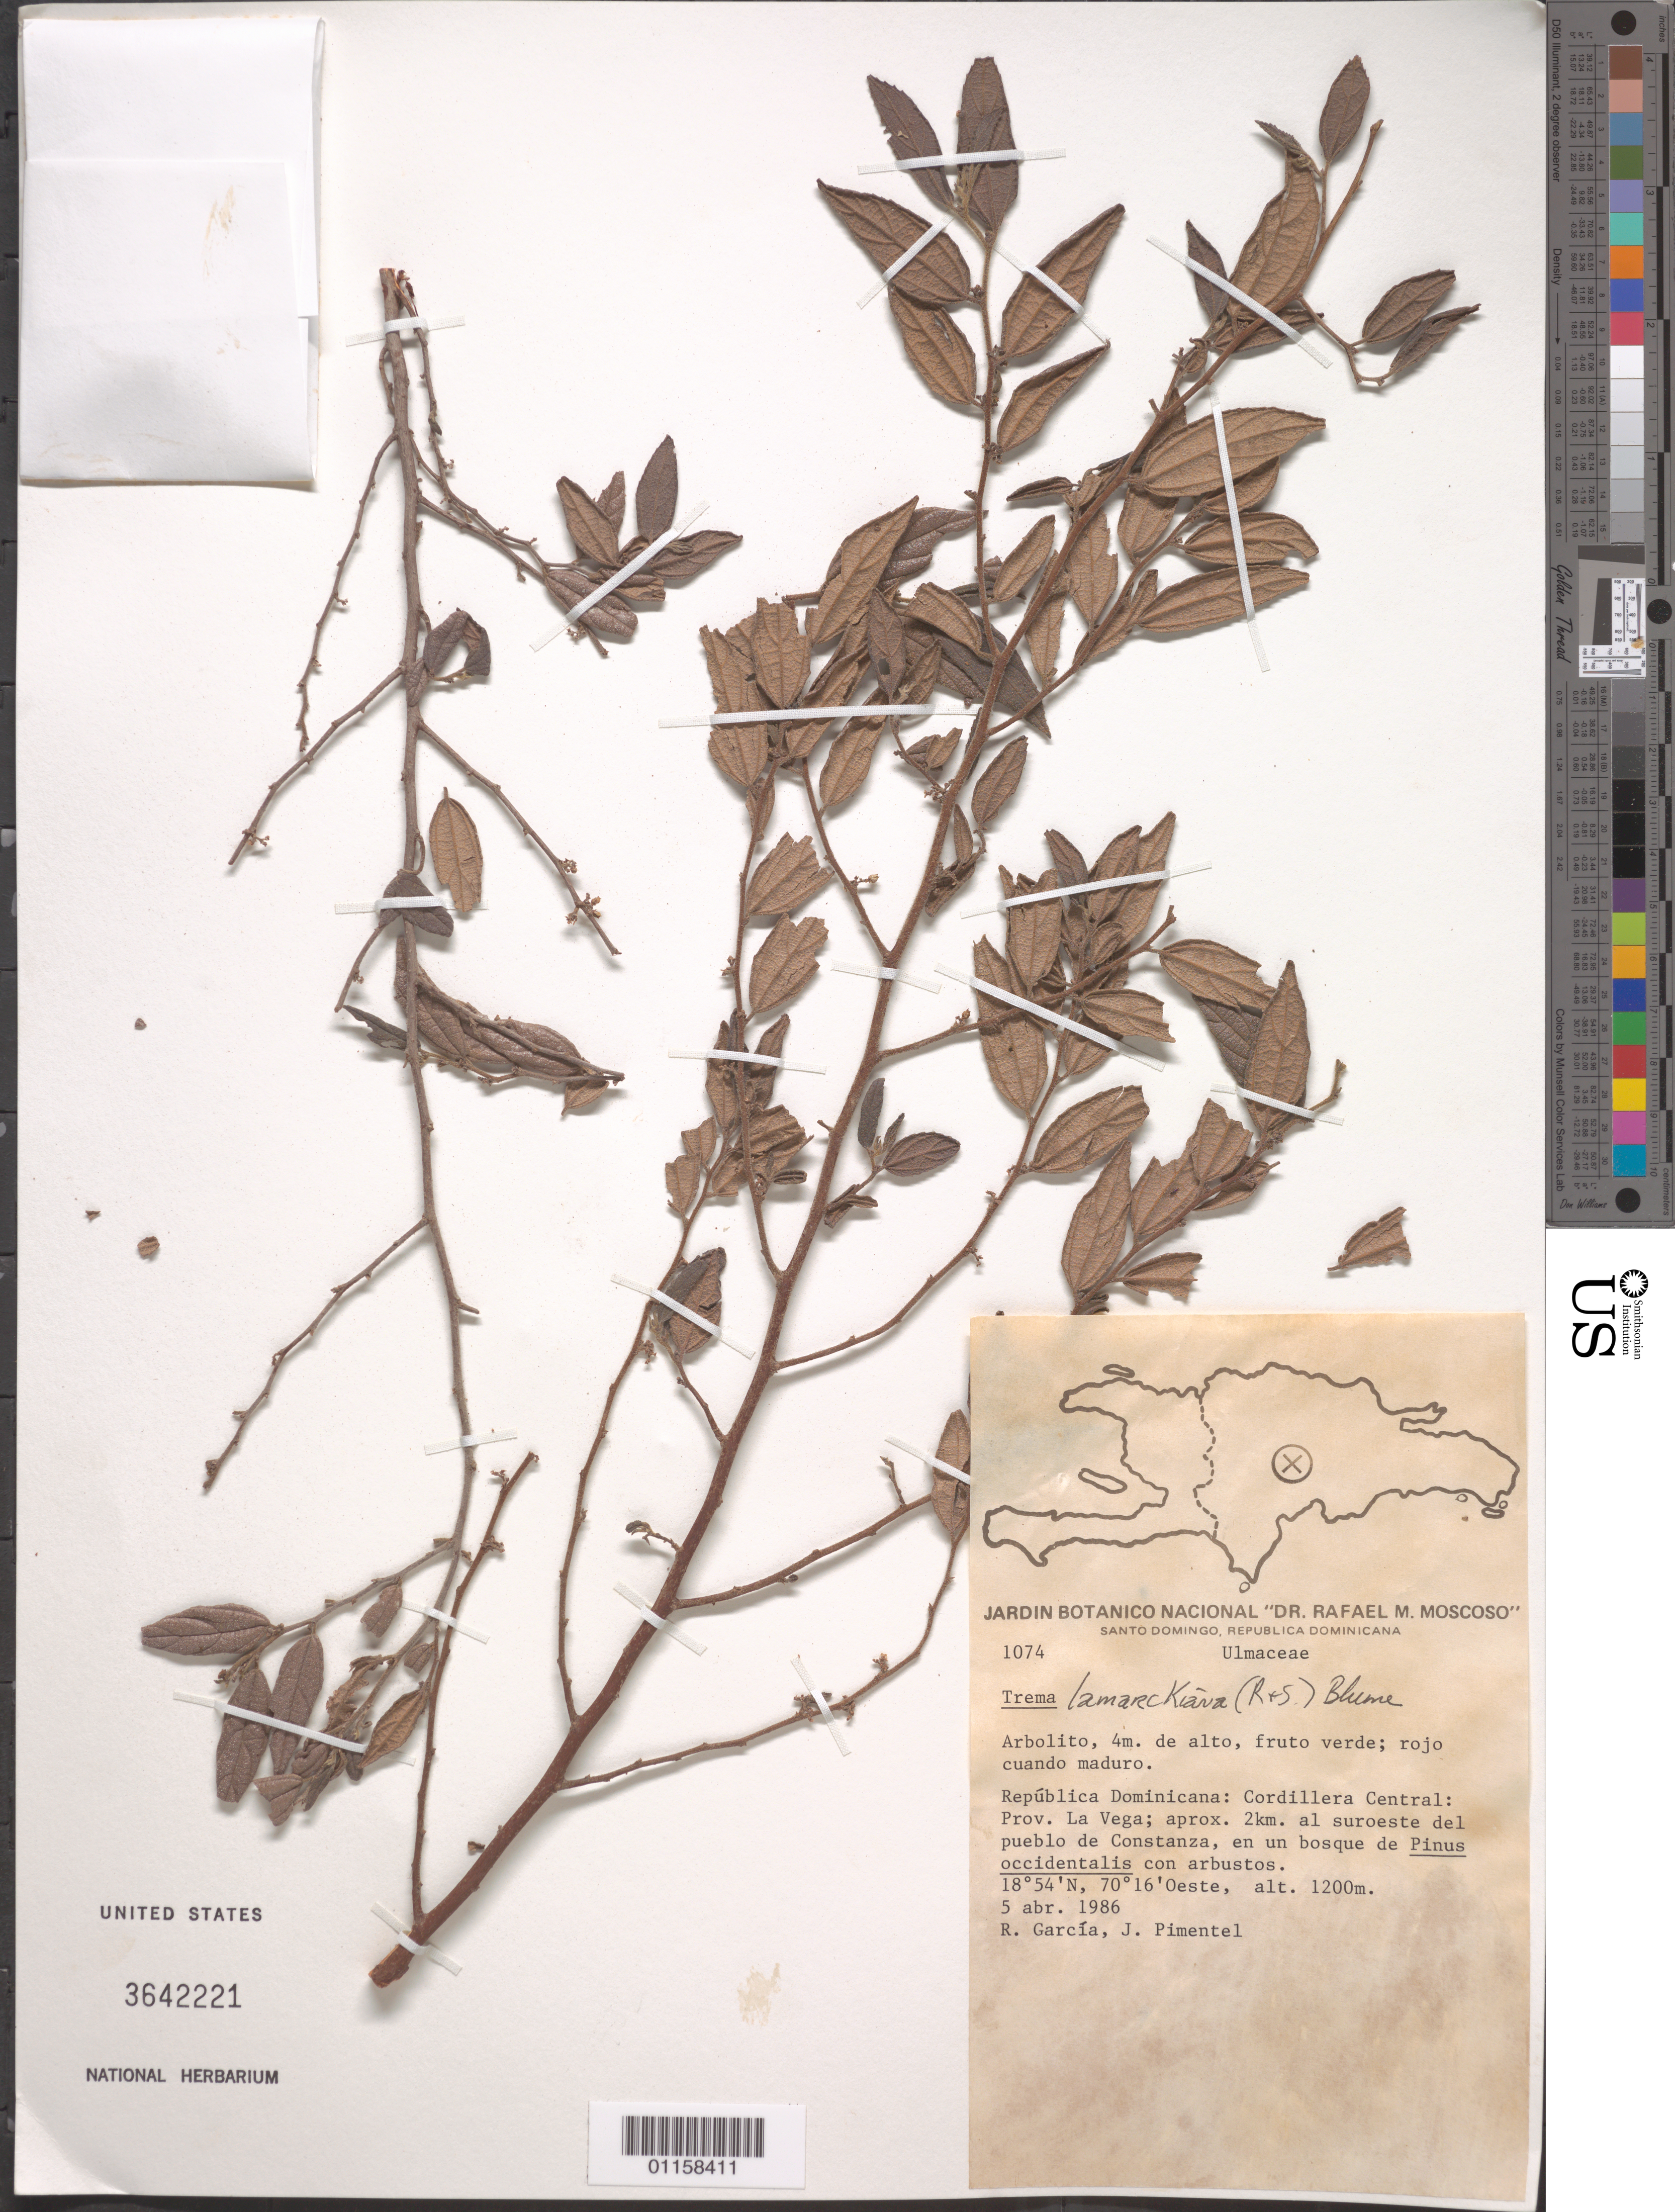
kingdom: Plantae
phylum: Tracheophyta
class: Magnoliopsida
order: Rosales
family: Cannabaceae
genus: Trema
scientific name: Trema lamarckianum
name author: (Schult.) Blume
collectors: R. García & J. Pimentel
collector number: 1074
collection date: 1986-04-05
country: Dominican Republic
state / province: La Vega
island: Hispaniola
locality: Cordillera Central, aprox. 2 km al suroeste del pueblo de Constanza.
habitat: En un bosque de Pinus occidentalis con arbustos.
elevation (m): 1200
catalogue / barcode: US 3642221